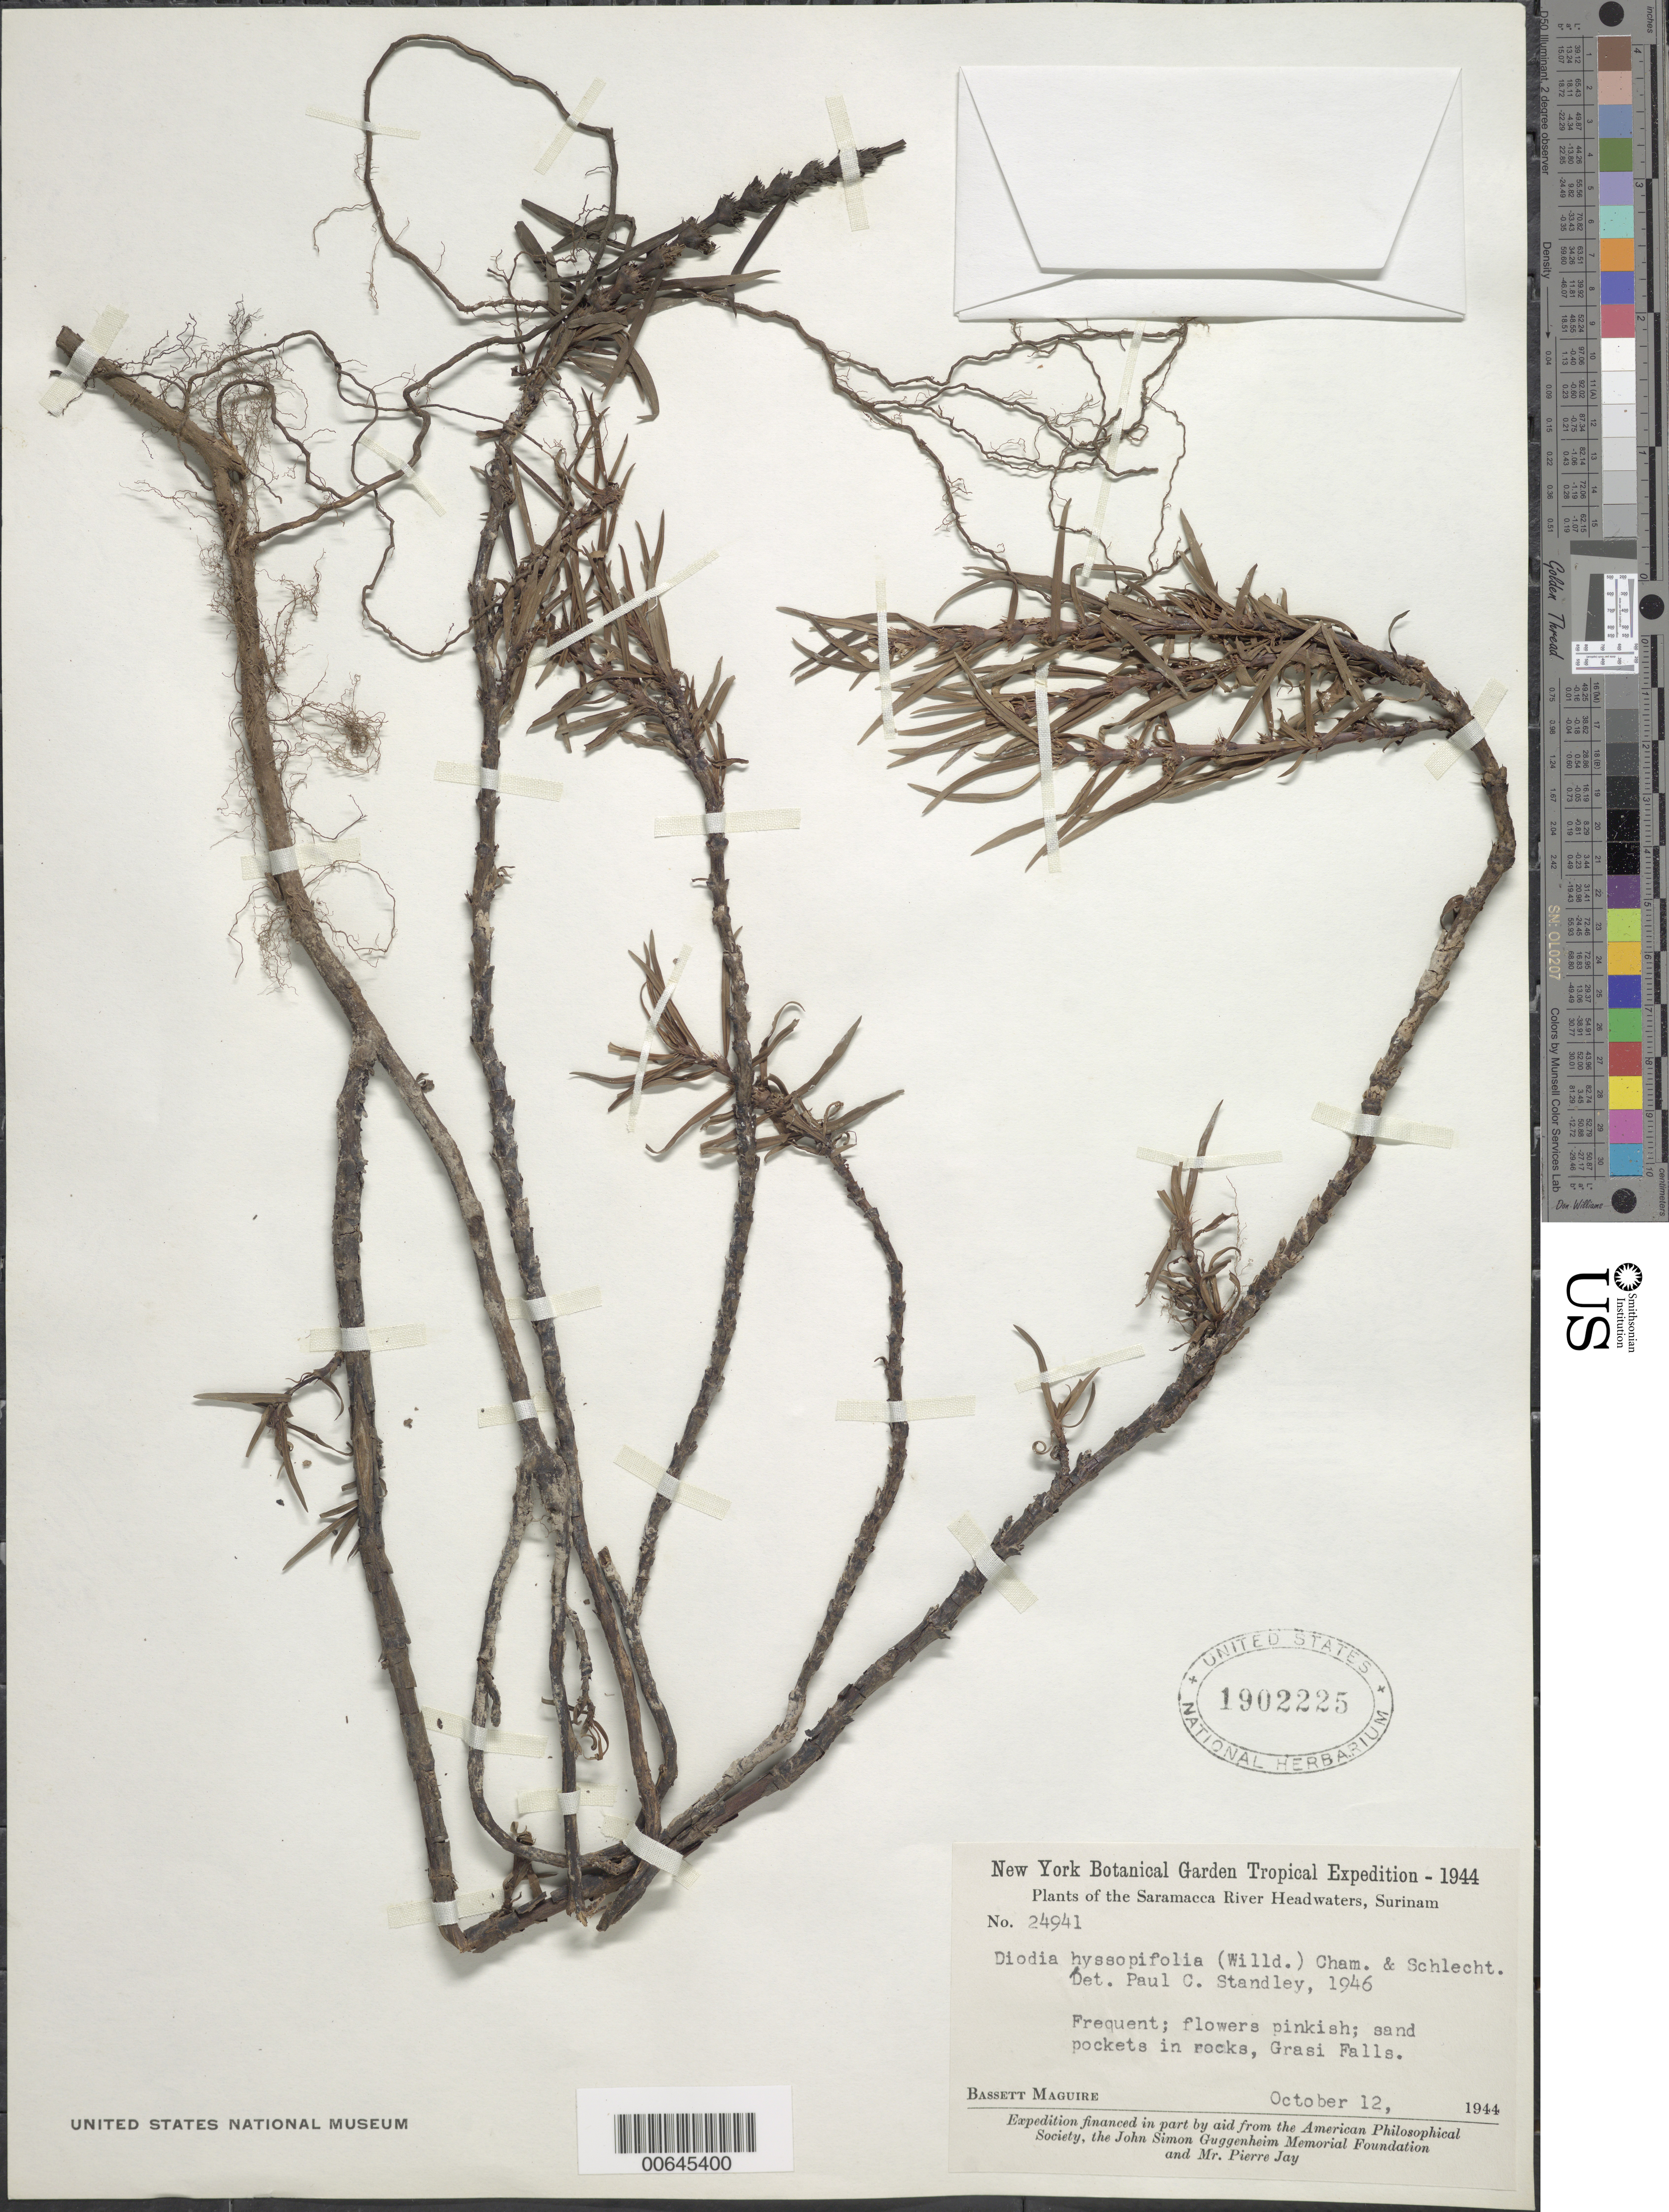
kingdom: Plantae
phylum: Tracheophyta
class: Magnoliopsida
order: Gentianales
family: Rubiaceae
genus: Diodia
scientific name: Diodia hyssopifolia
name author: (Willd. ex Roem. & Schult.) Cham. & Schltdl.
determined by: Standley, Paul C.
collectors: B. Maguire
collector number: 24941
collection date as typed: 12-Oct-44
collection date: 1944-10-12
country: Suriname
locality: Saramacca River Headwaters, Grasi Falls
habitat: Sand pockets in rocks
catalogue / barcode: US 1902225